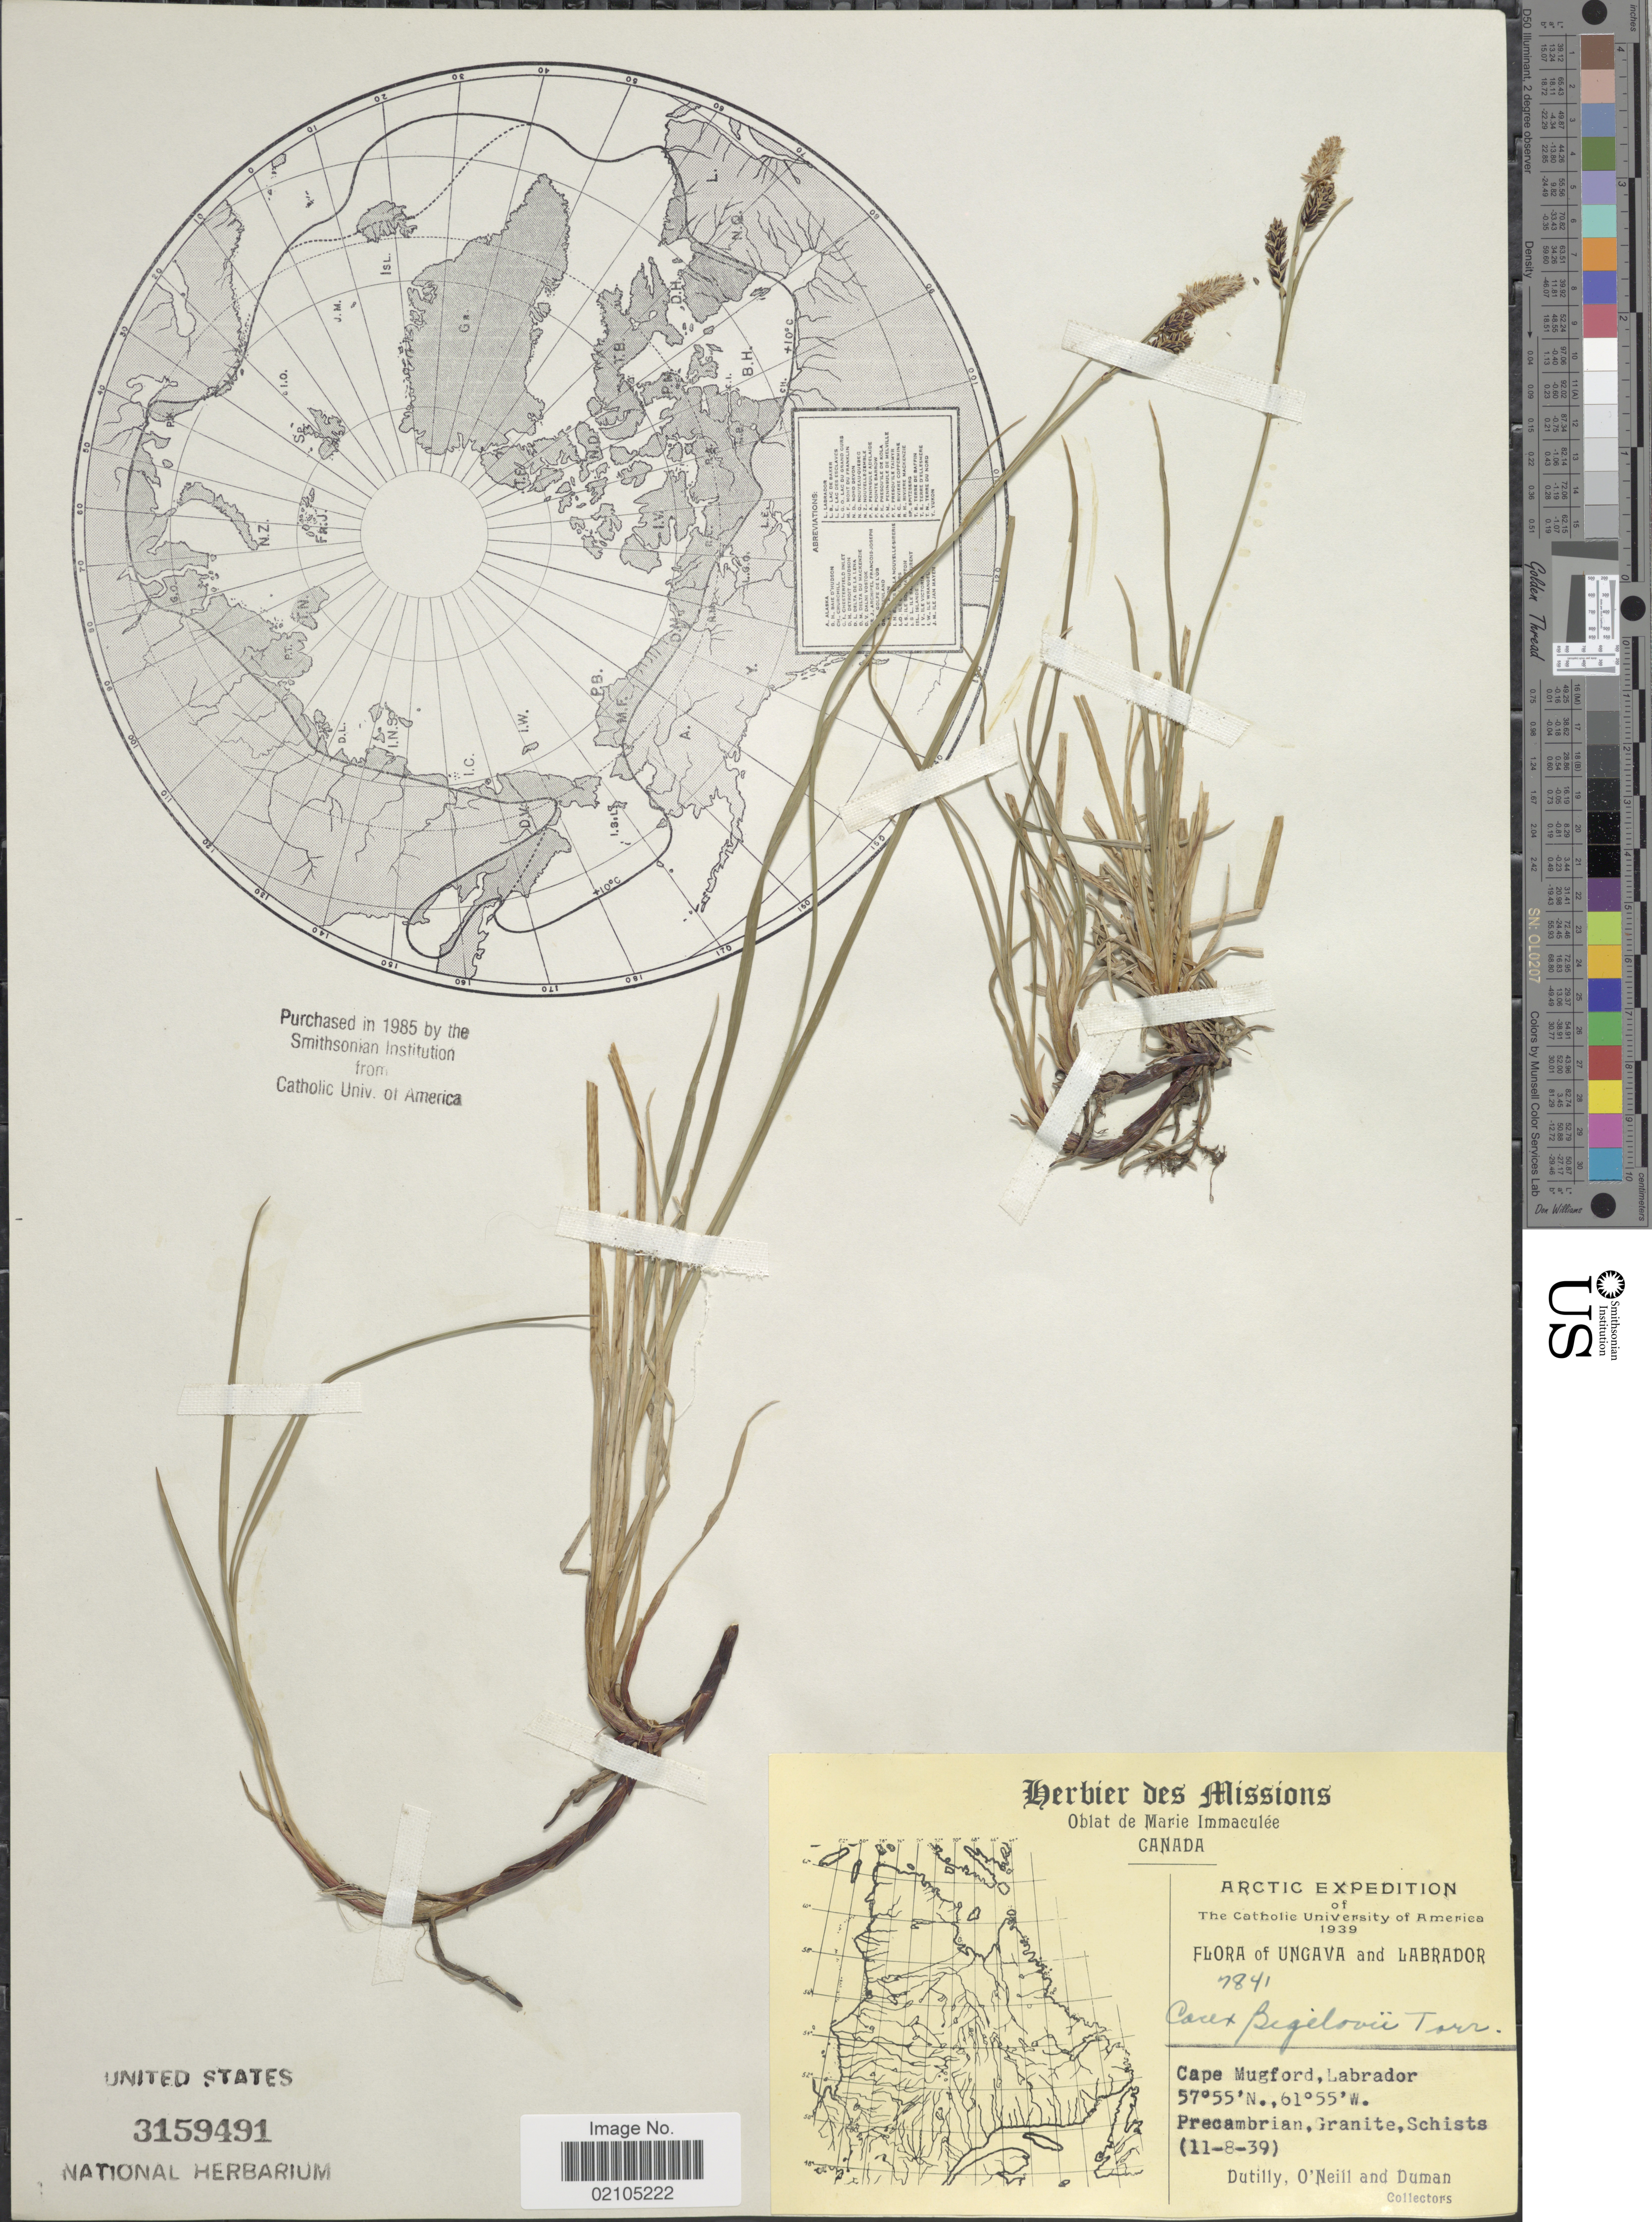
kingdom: Plantae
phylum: Tracheophyta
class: Liliopsida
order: Poales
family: Cyperaceae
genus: Carex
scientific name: Carex bigelowii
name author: Torr. ex Schwein.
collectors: -. Dutilly, -. O'Neill & -. Duman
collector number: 7841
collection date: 1939-08-11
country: Canada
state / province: Newfoundland and Labrador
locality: Arctic, Cape Mugford, Labrador. Precambrian.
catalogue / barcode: US 3159491